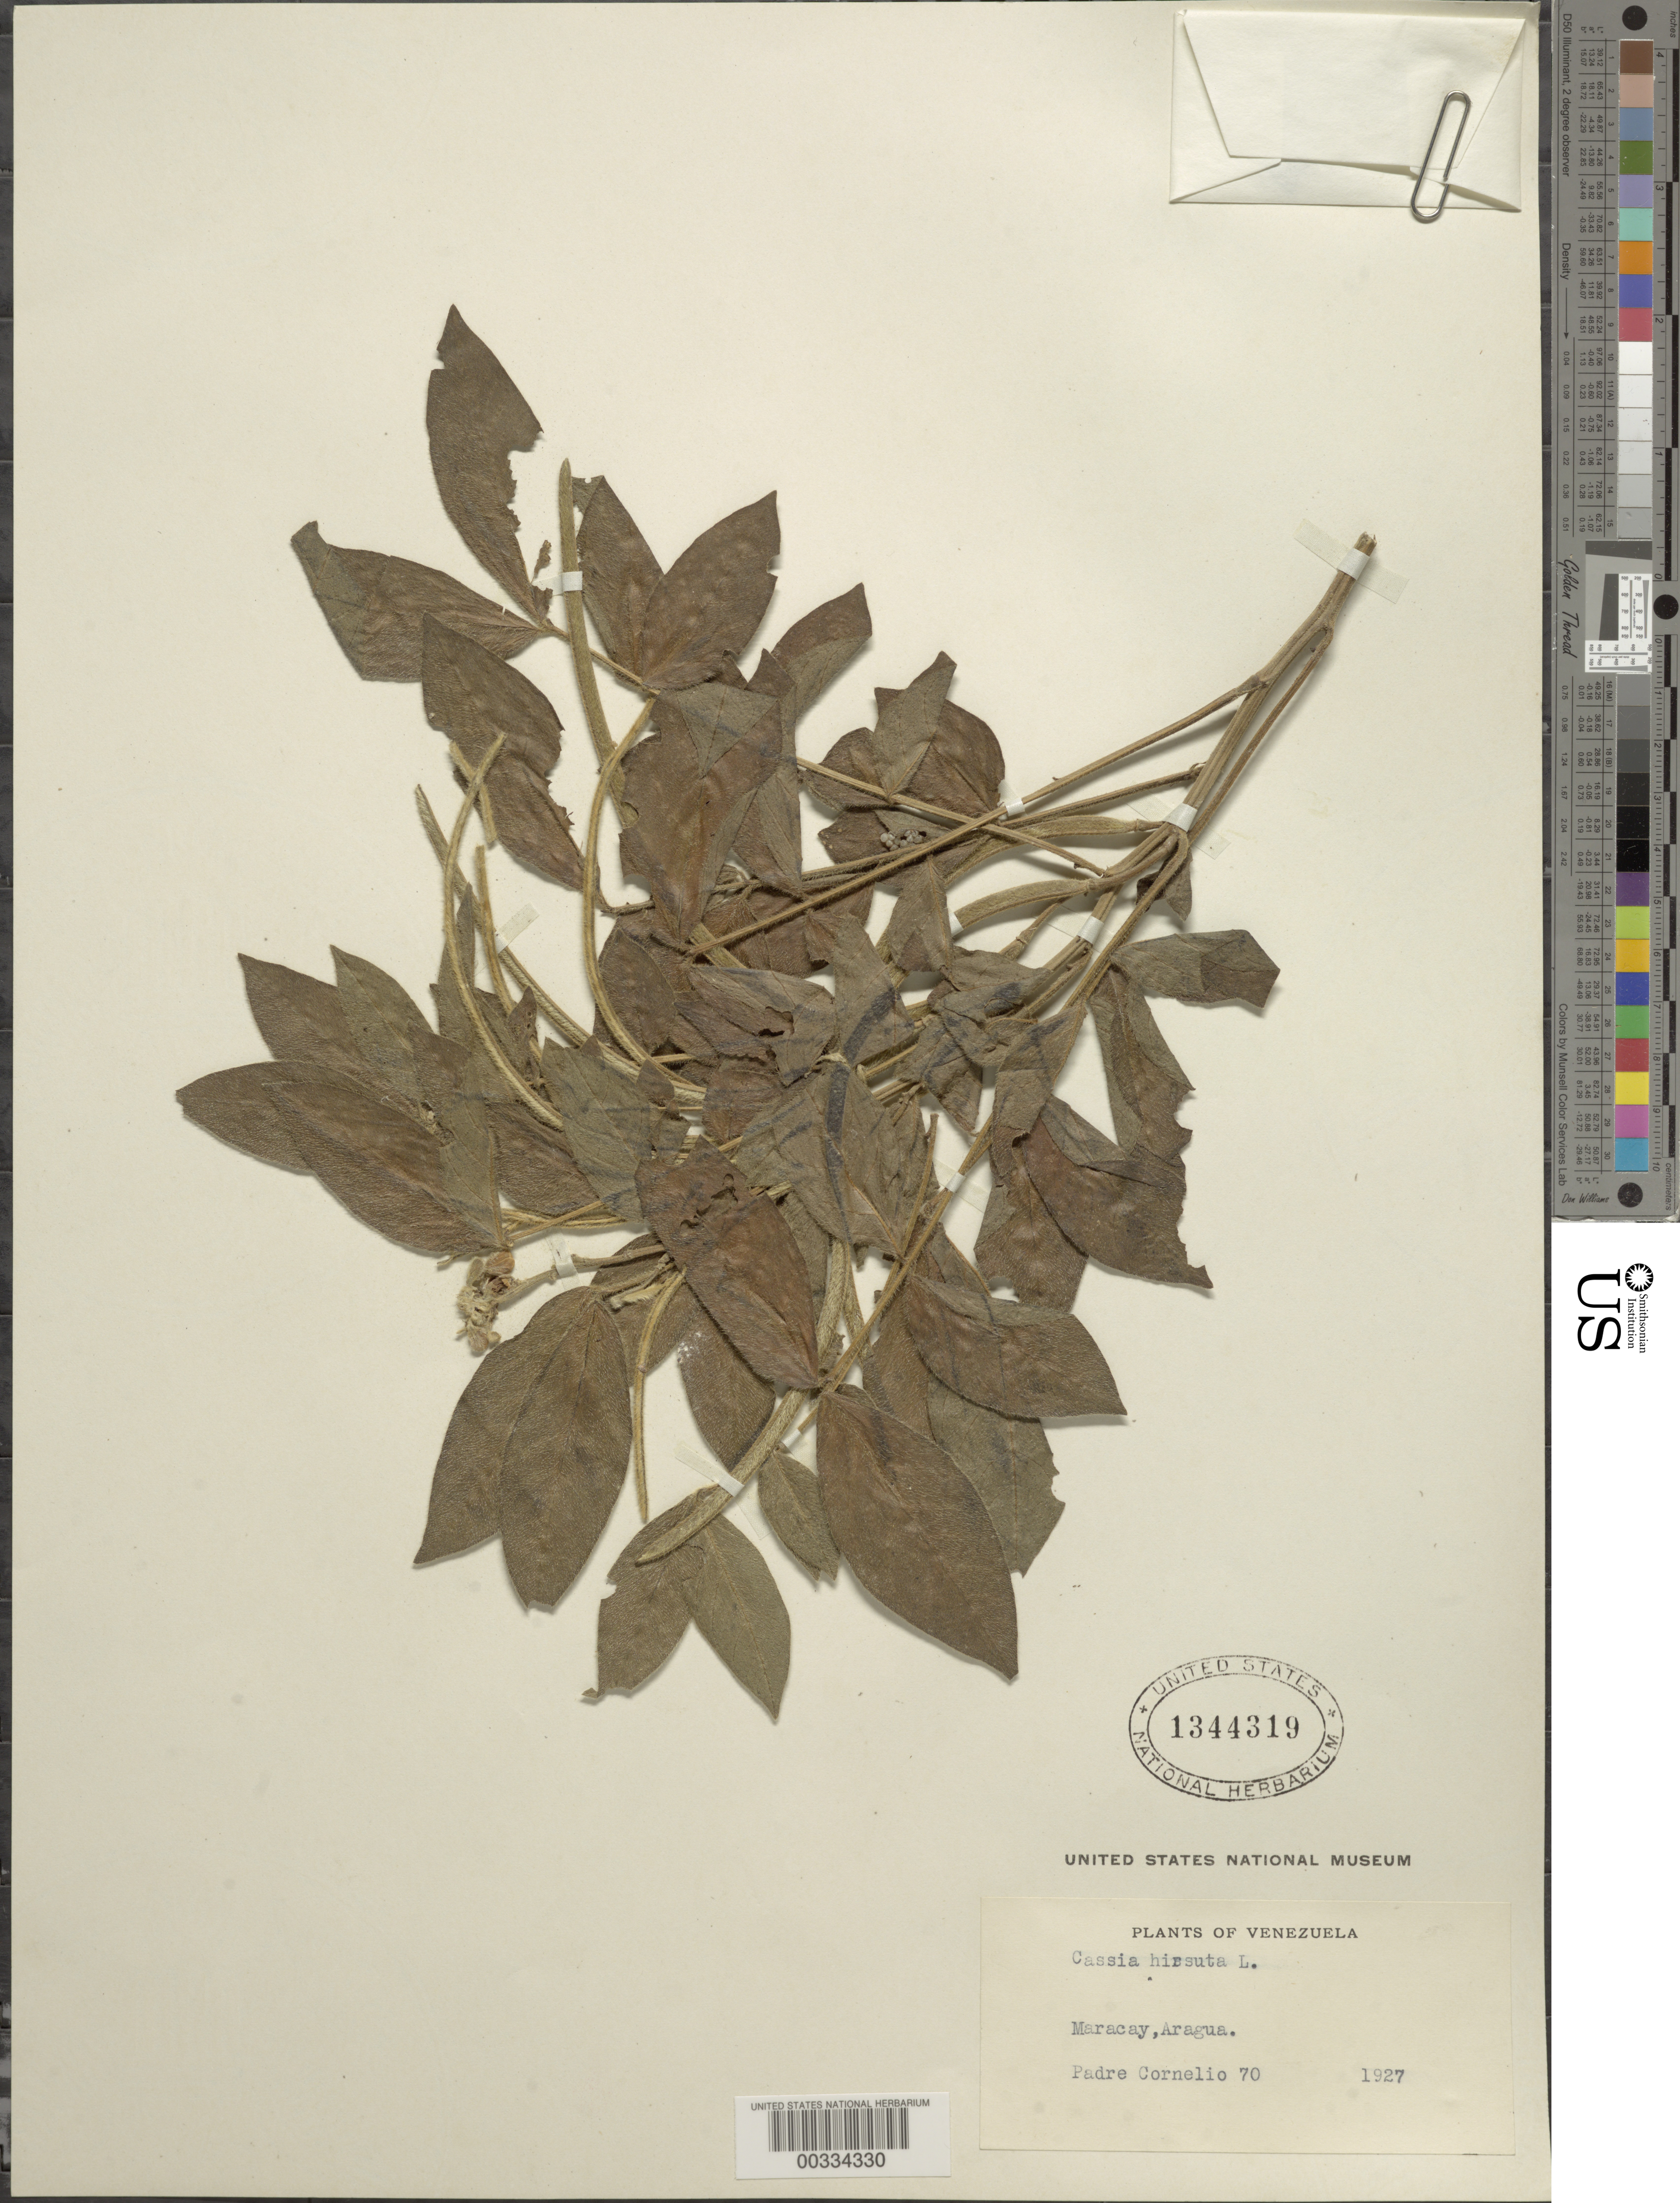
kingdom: Plantae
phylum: Tracheophyta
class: Magnoliopsida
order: Fabales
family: Fabaceae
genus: Senna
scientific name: Senna hirsuta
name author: (L.) H.S. Irwin & Barneby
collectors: B. Cornelio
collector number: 70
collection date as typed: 1927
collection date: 1927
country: Venezuela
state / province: Aragua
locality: Maracay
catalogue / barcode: US 1344319